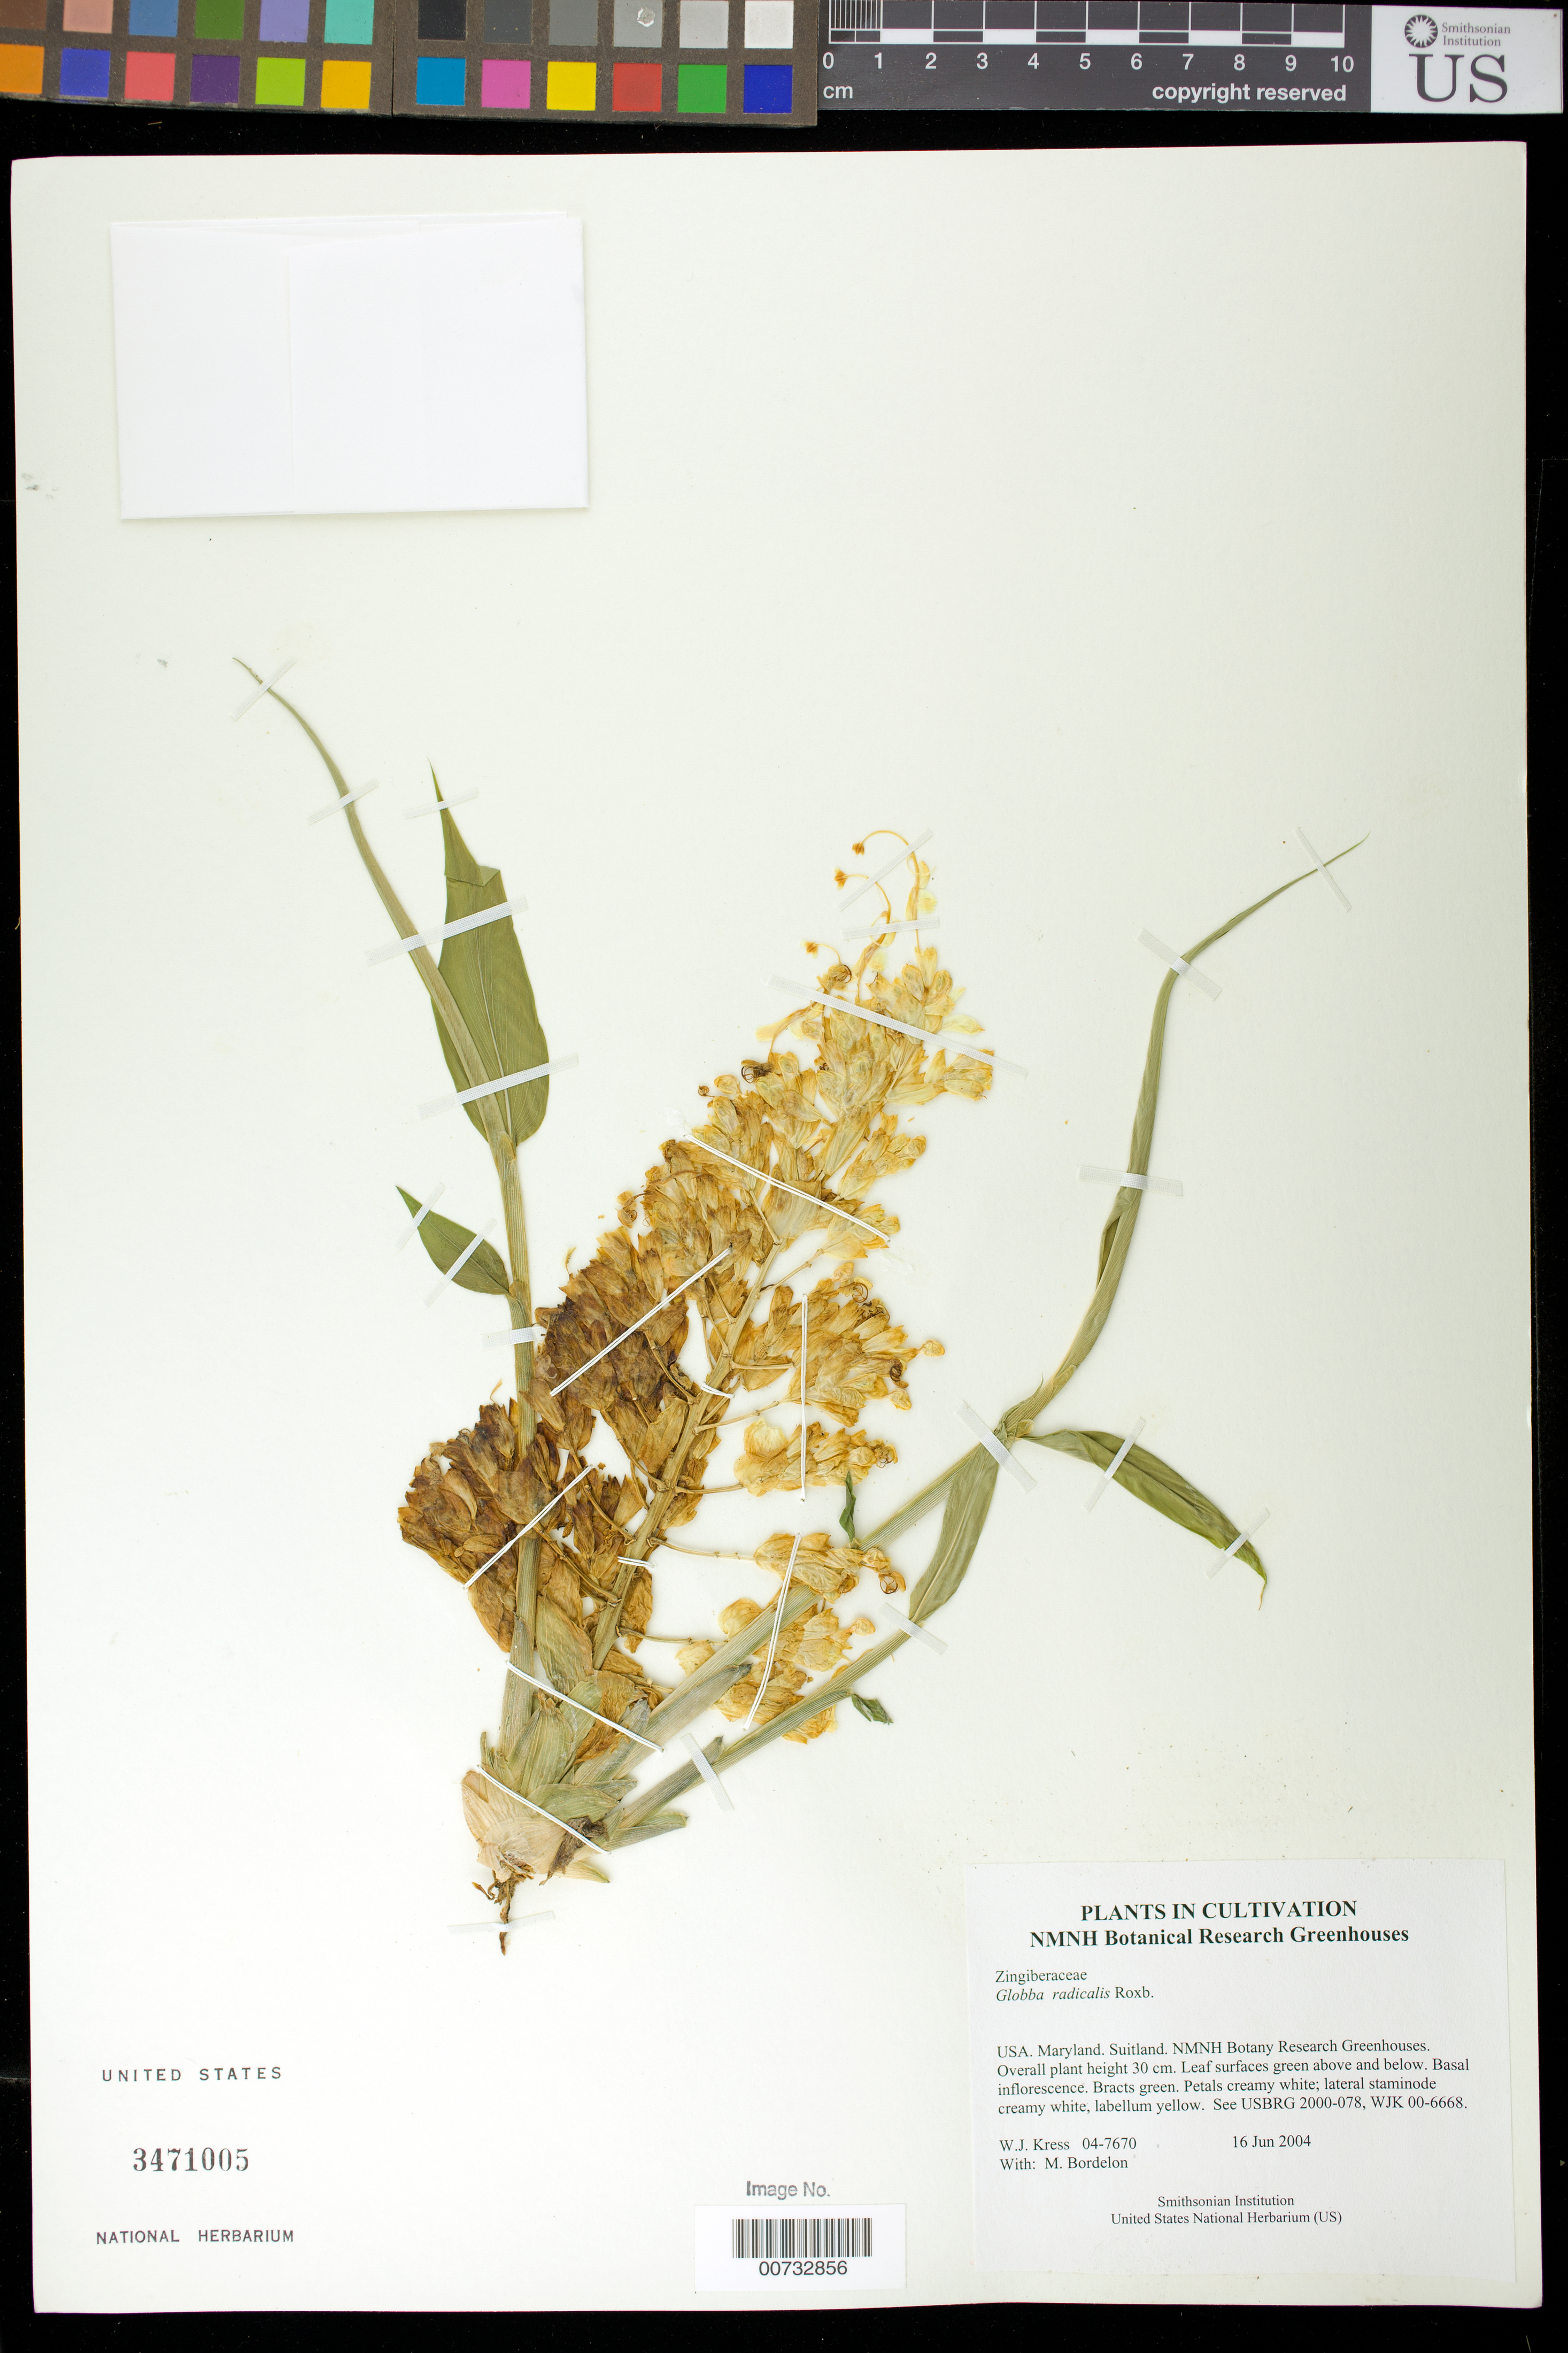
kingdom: Plantae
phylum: Tracheophyta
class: Liliopsida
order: Zingiberales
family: Zingiberaceae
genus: Globba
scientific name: Globba racemosa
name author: Sm.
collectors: W. J. Kress & M. Bordelon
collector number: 04-7670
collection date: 2004-06-16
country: United States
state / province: Maryland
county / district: Prince George's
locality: NMNH Botany Research Greenhouses. Suitland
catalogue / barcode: US 3471005